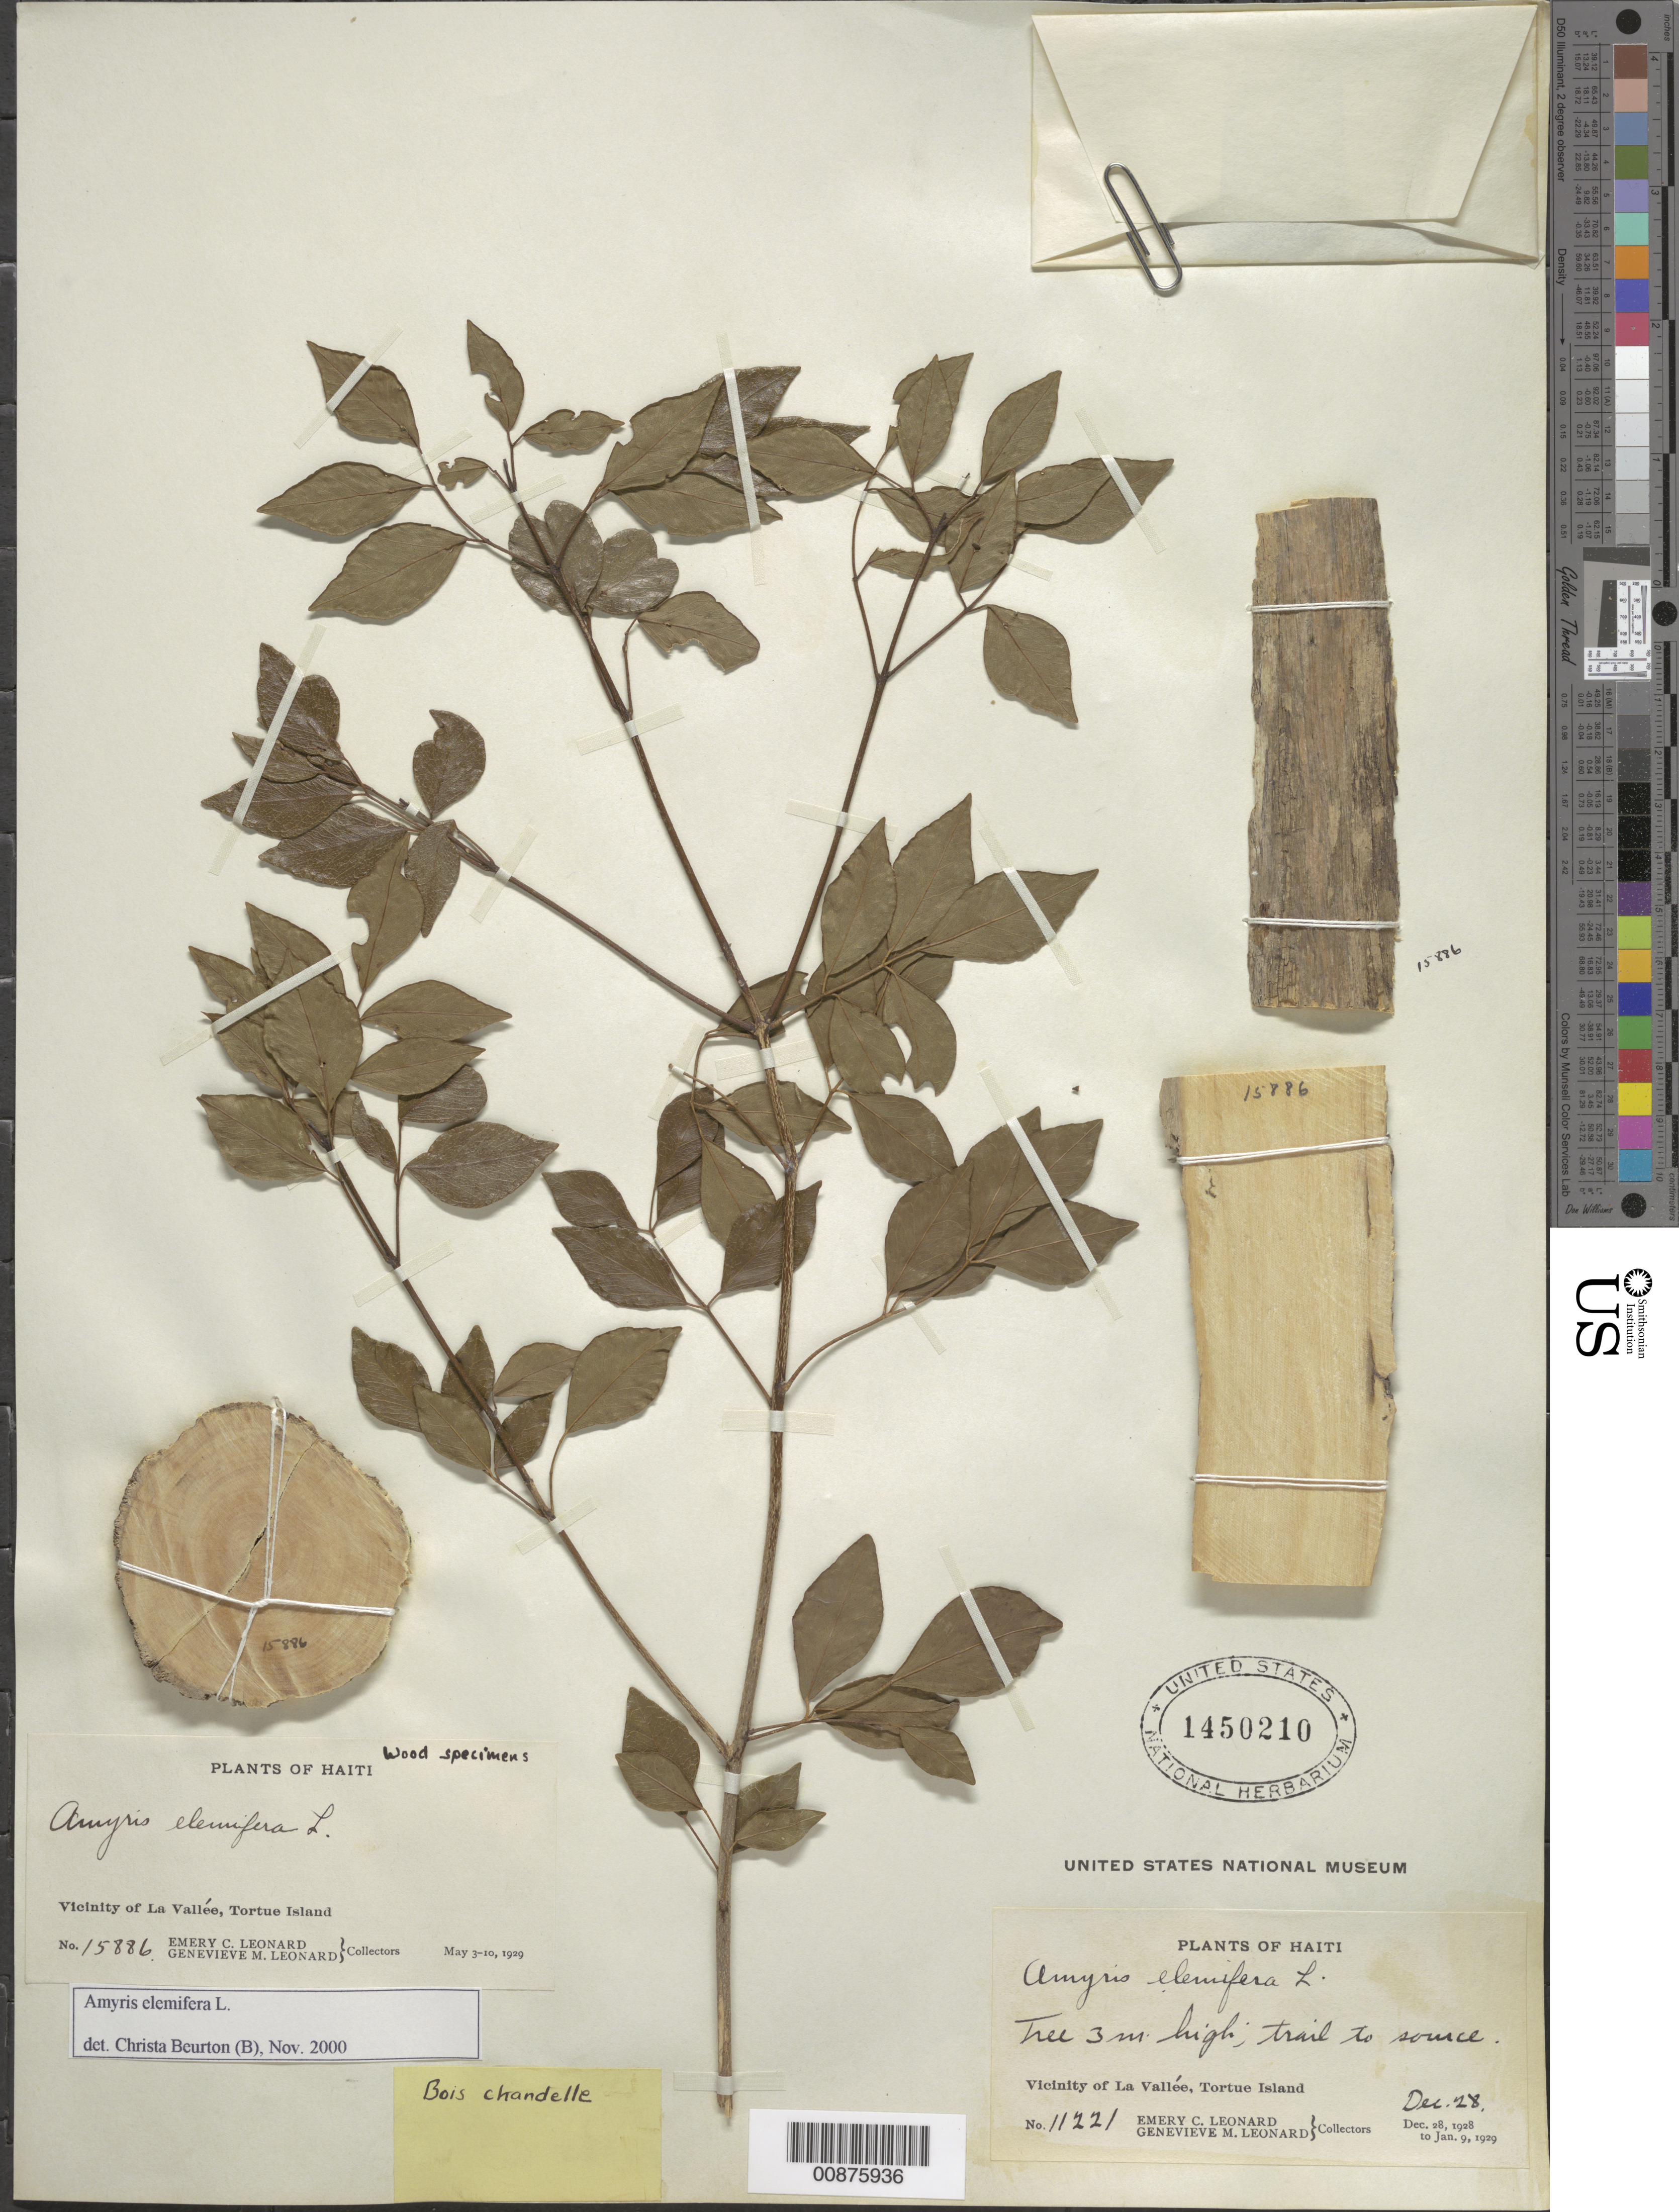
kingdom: Plantae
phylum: Tracheophyta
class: Magnoliopsida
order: Sapindales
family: Rutaceae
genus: Amyris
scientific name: Amyris elemifera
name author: L.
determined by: Beurton, C.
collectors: E. C. Leonard & G. M. Leonard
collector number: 11221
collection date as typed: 28 Dec 1928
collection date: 1928-12-28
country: Haiti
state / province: Nord-Ouest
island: Île de la Tortue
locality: Vicinity of La Vallée, trail to source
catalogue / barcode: US 1450210